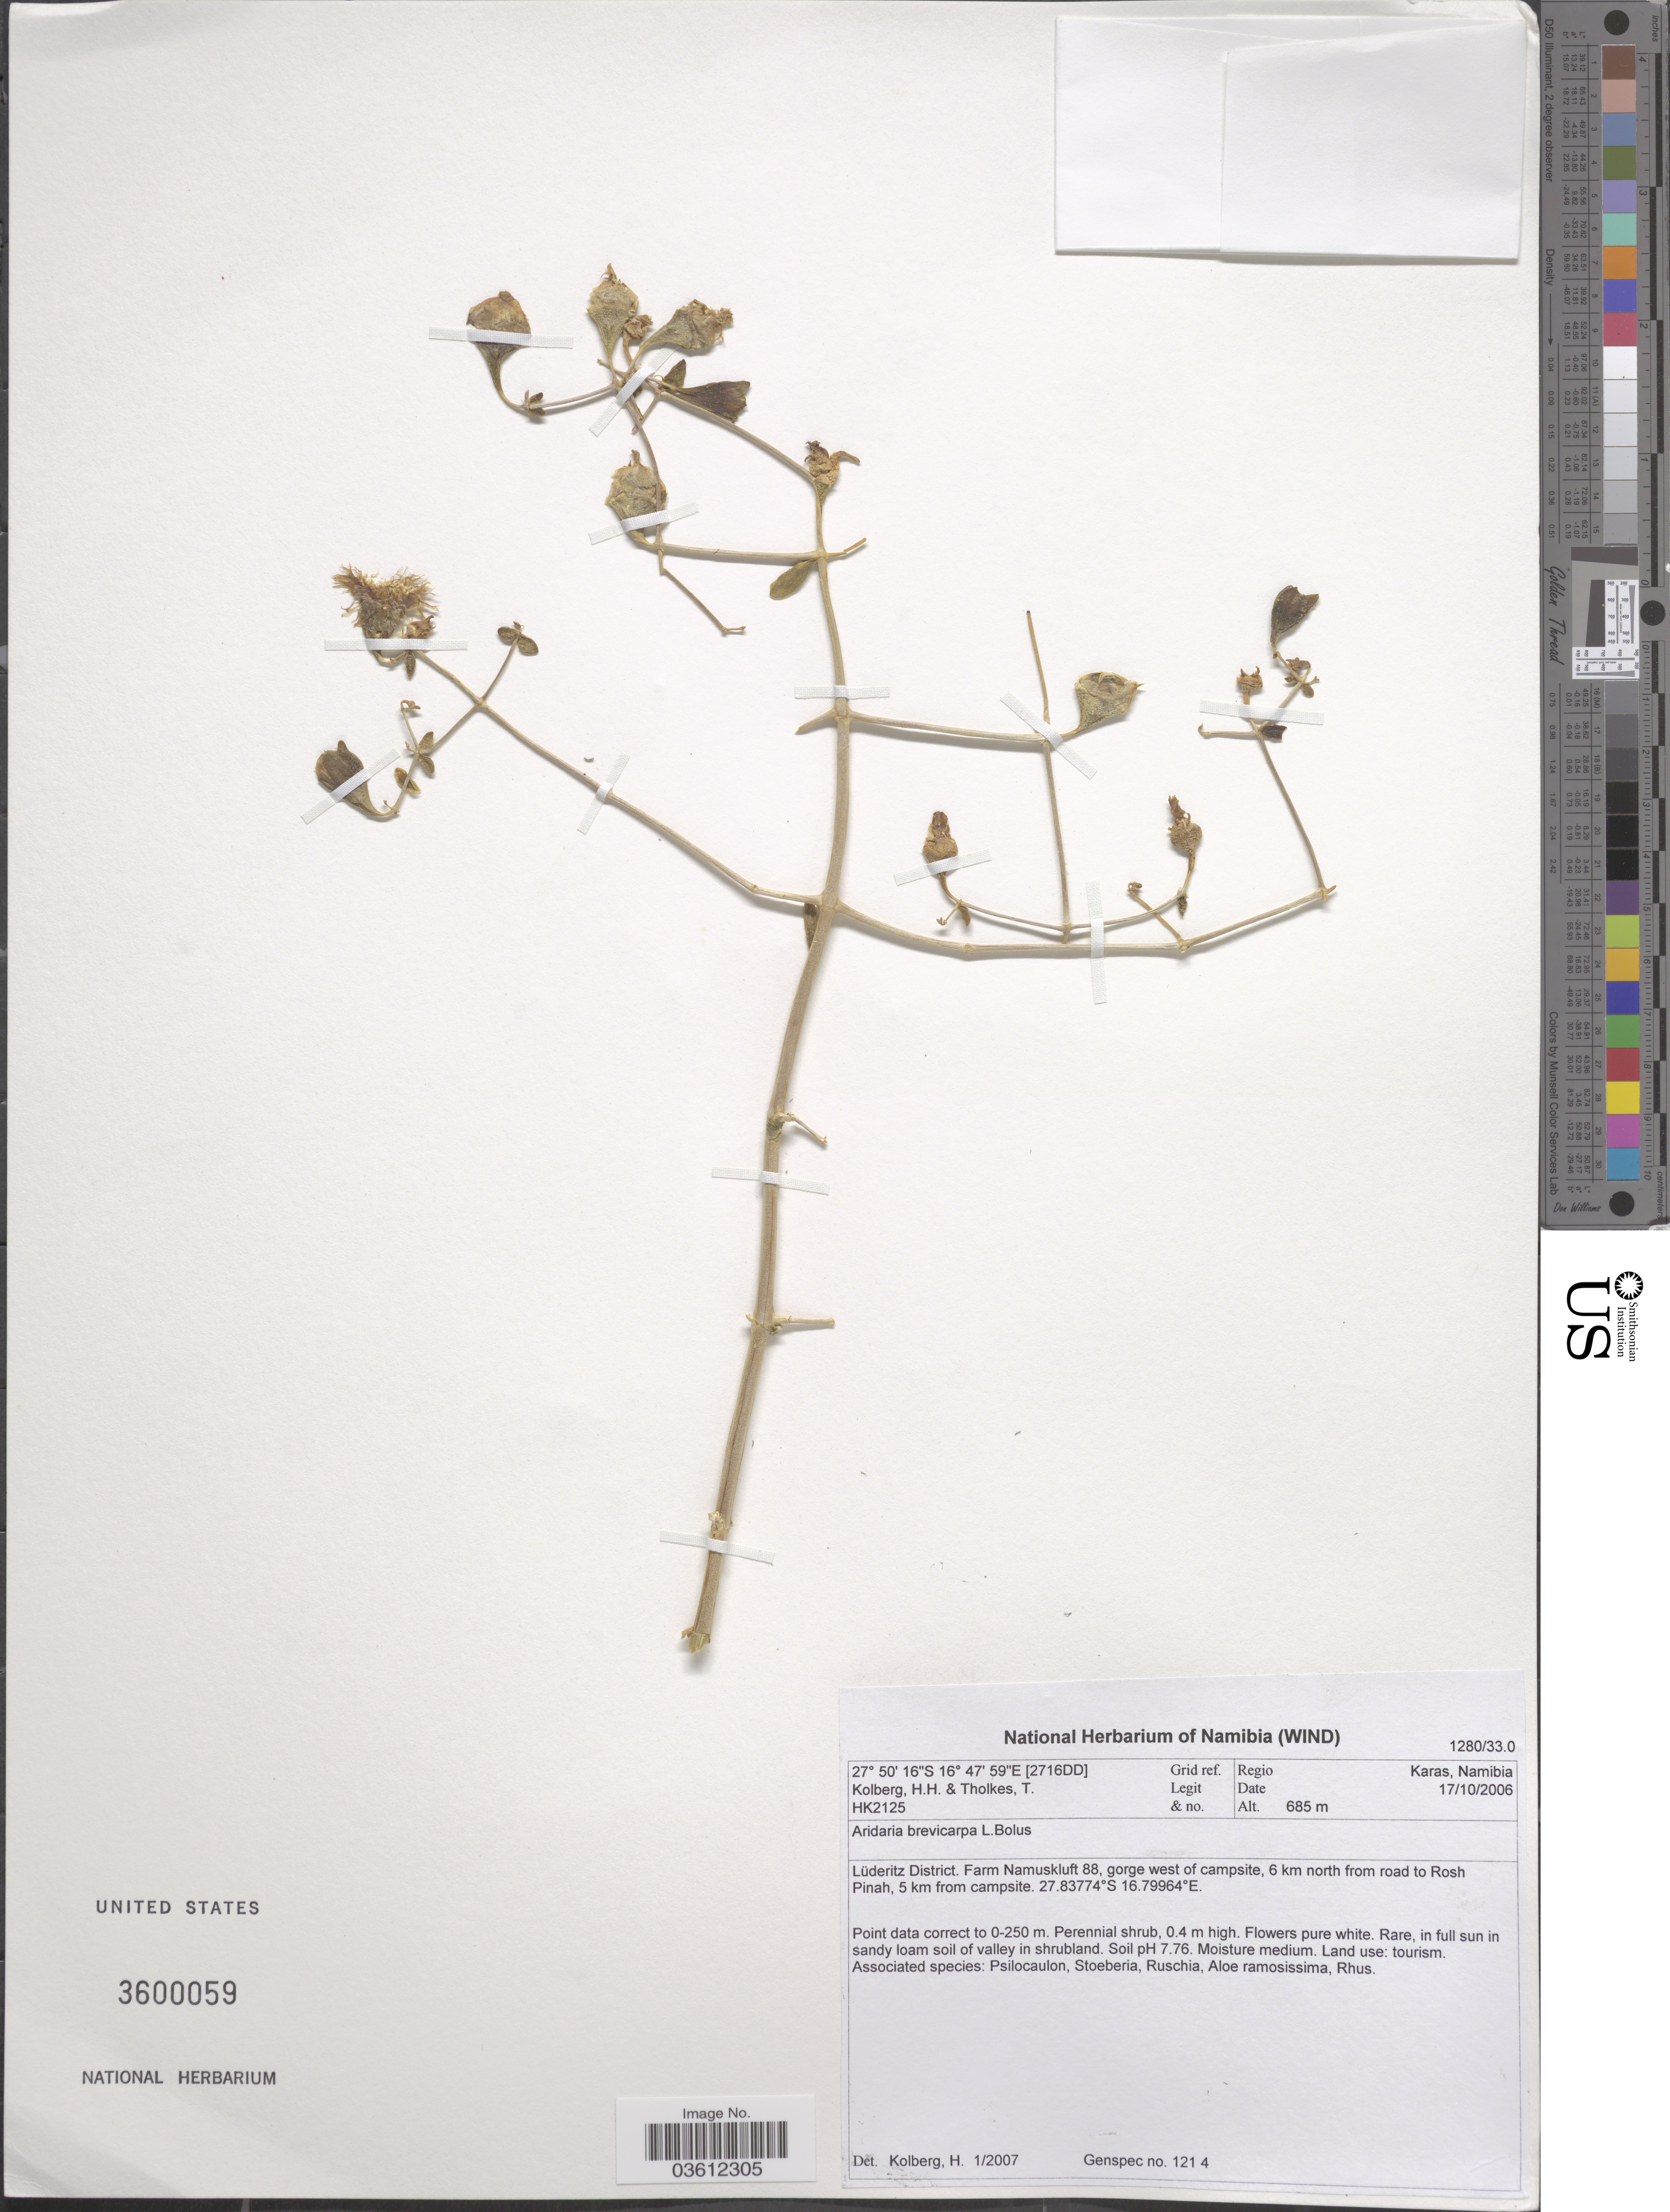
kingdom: Plantae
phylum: Tracheophyta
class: Magnoliopsida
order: Caryophyllales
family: Aizoaceae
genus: Mesembryanthemum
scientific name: Mesembryanthemum brevicarpum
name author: (L. Bolus) Klak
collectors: H. H. Kolberg & T. Tholkes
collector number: HK2125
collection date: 2006-10-17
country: Namibia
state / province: Karas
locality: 2716DD Grid ref. Lüderitz District. Farm Namuskluft 88, gorge west of campsite, 6 km north from road to Rosh Pinah, 5 km from campsite.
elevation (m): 685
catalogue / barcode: US 3600059